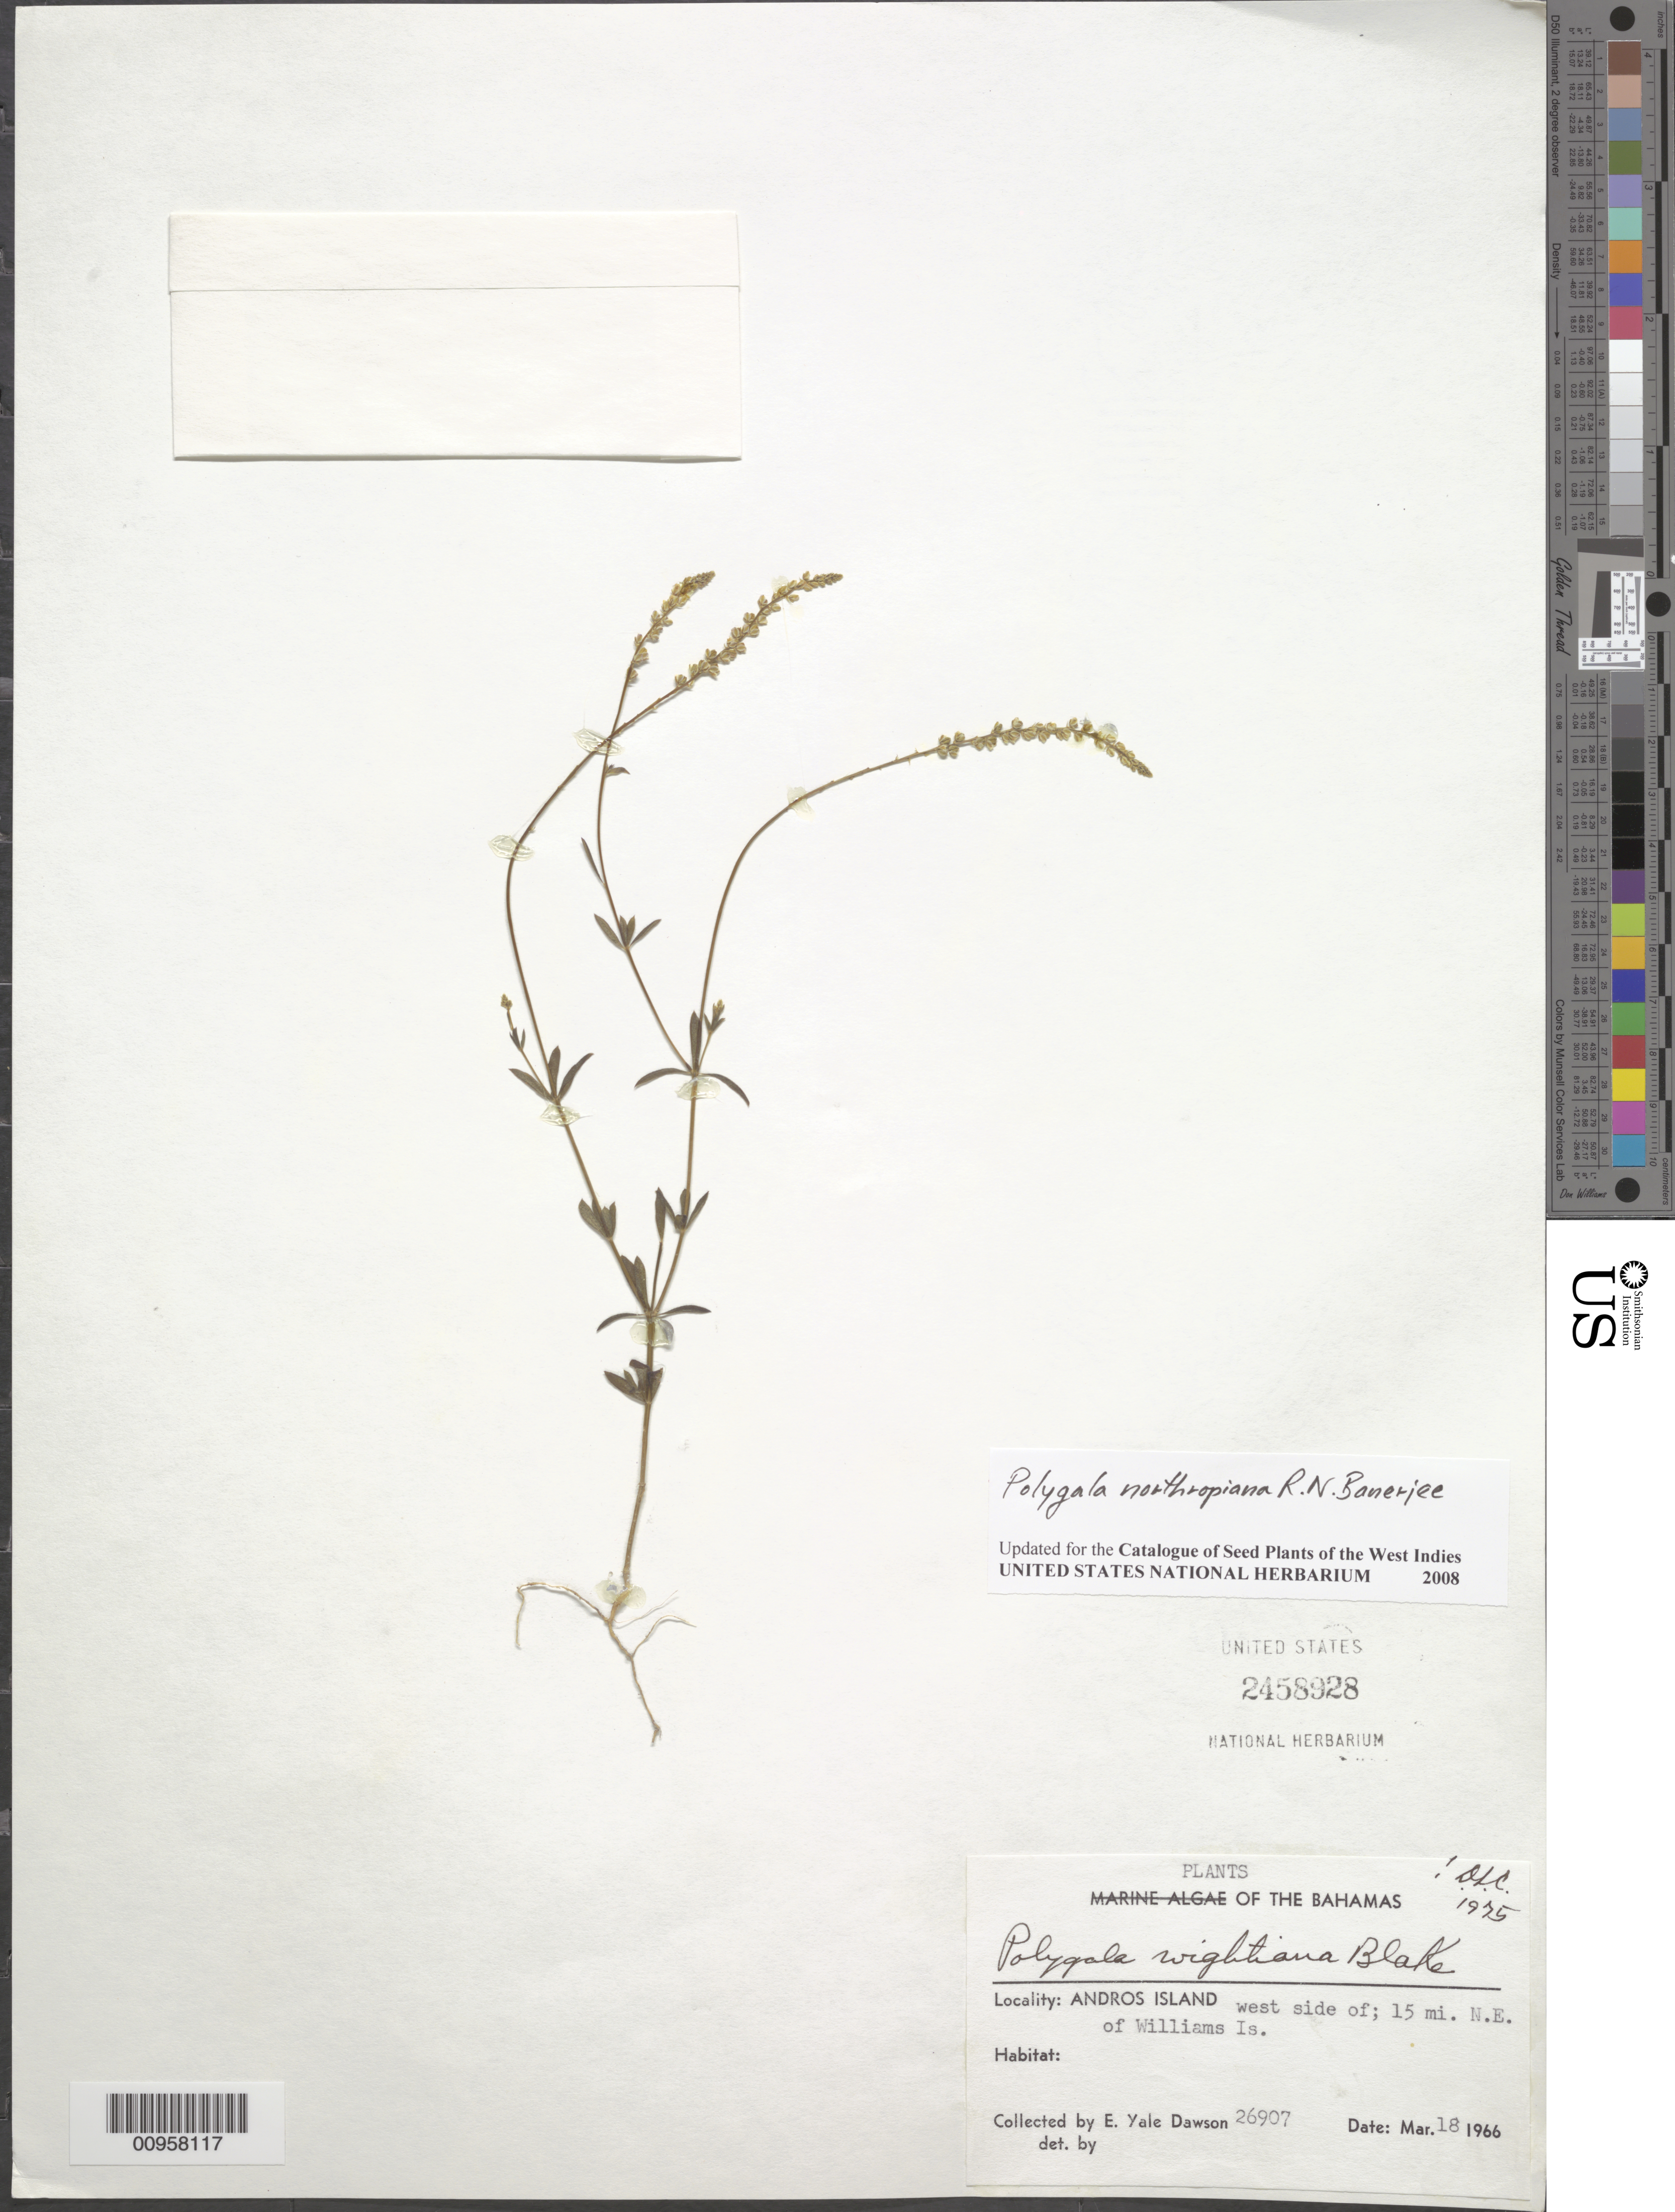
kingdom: Plantae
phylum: Tracheophyta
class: Magnoliopsida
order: Fabales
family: Polygalaceae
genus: Polygala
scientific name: Polygala northropiana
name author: R. N. Banerjee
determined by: Correll, D. S.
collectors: E. Y. Dawson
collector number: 26907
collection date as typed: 18 Mar 1966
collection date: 1966-03-18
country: Bahamas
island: Andros Island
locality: West side of Island, 15 miles NE of Williams Island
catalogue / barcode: US 2458928